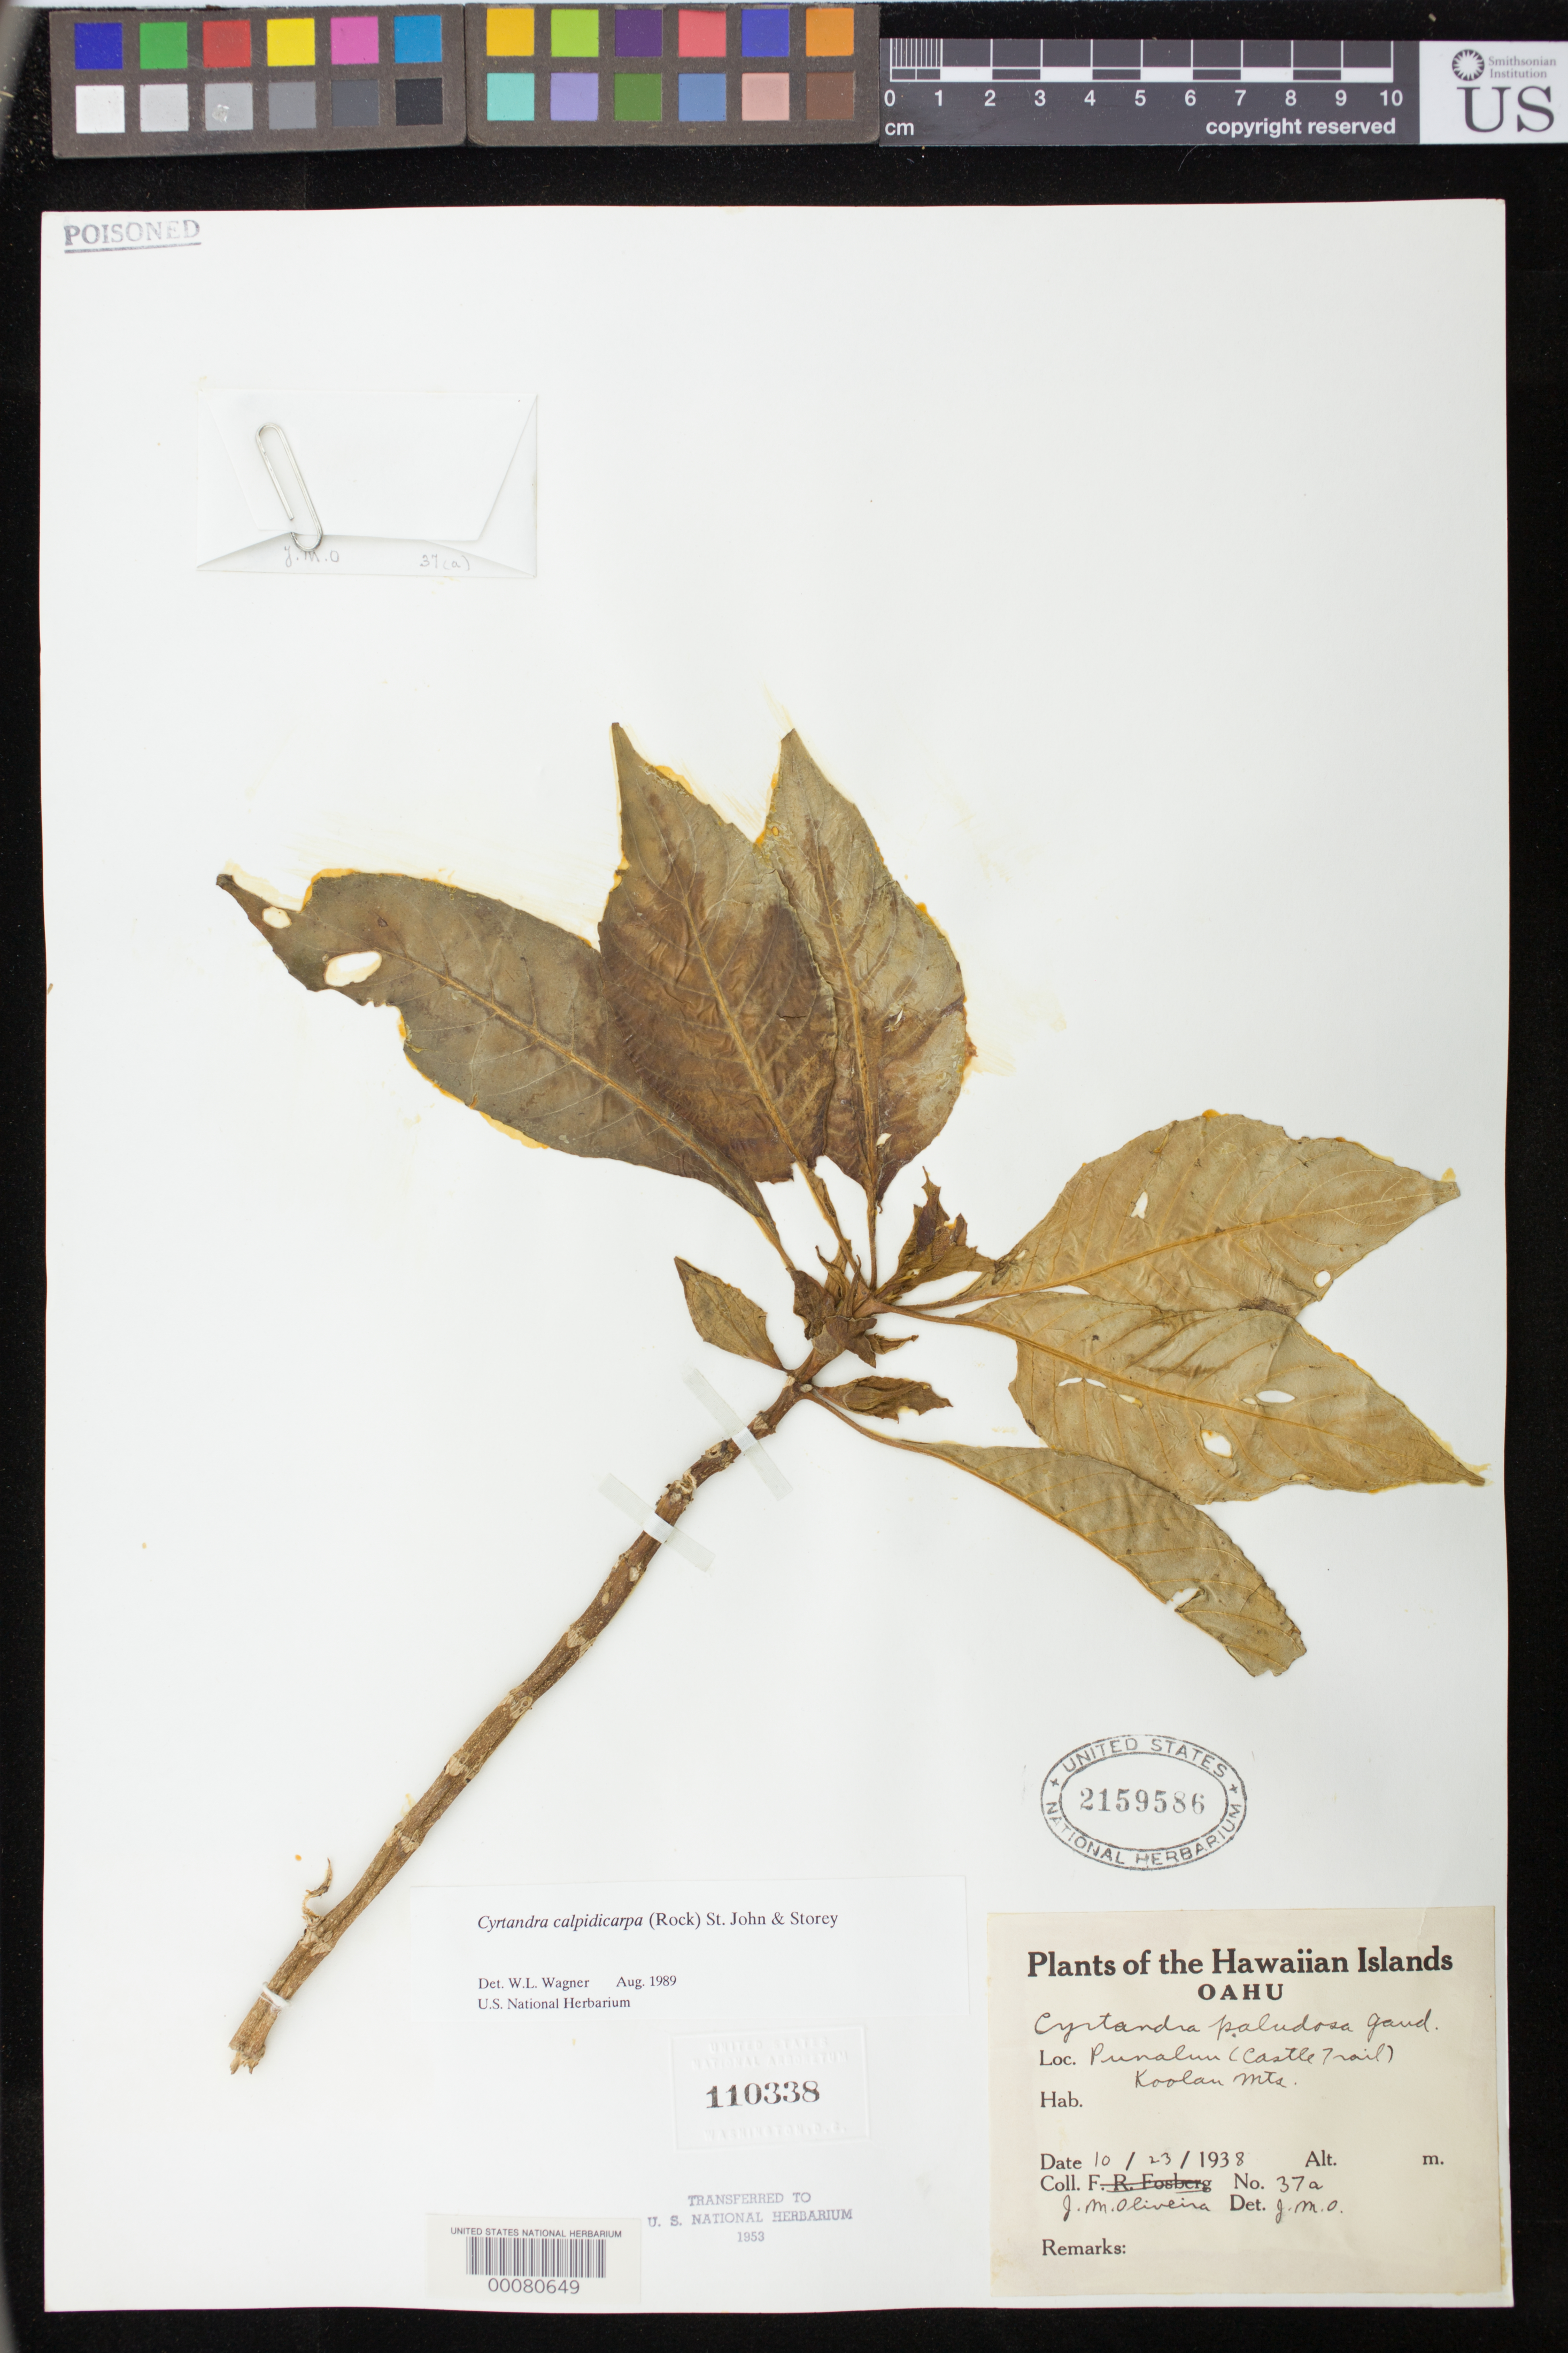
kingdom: Plantae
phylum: Tracheophyta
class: Magnoliopsida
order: Lamiales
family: Gesneriaceae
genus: Cyrtandra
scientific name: Cyrtandra calpidicarpa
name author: (Rock) H. St. John & Storey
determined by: Oliveira, J. M.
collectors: J. Oliveira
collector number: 37 A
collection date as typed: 23 Oct 1938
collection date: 1938-10-23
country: United States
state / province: Hawaii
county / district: Honolulu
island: Oahu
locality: Punaluu (castle trail) Koolau Mts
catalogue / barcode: US 2159586